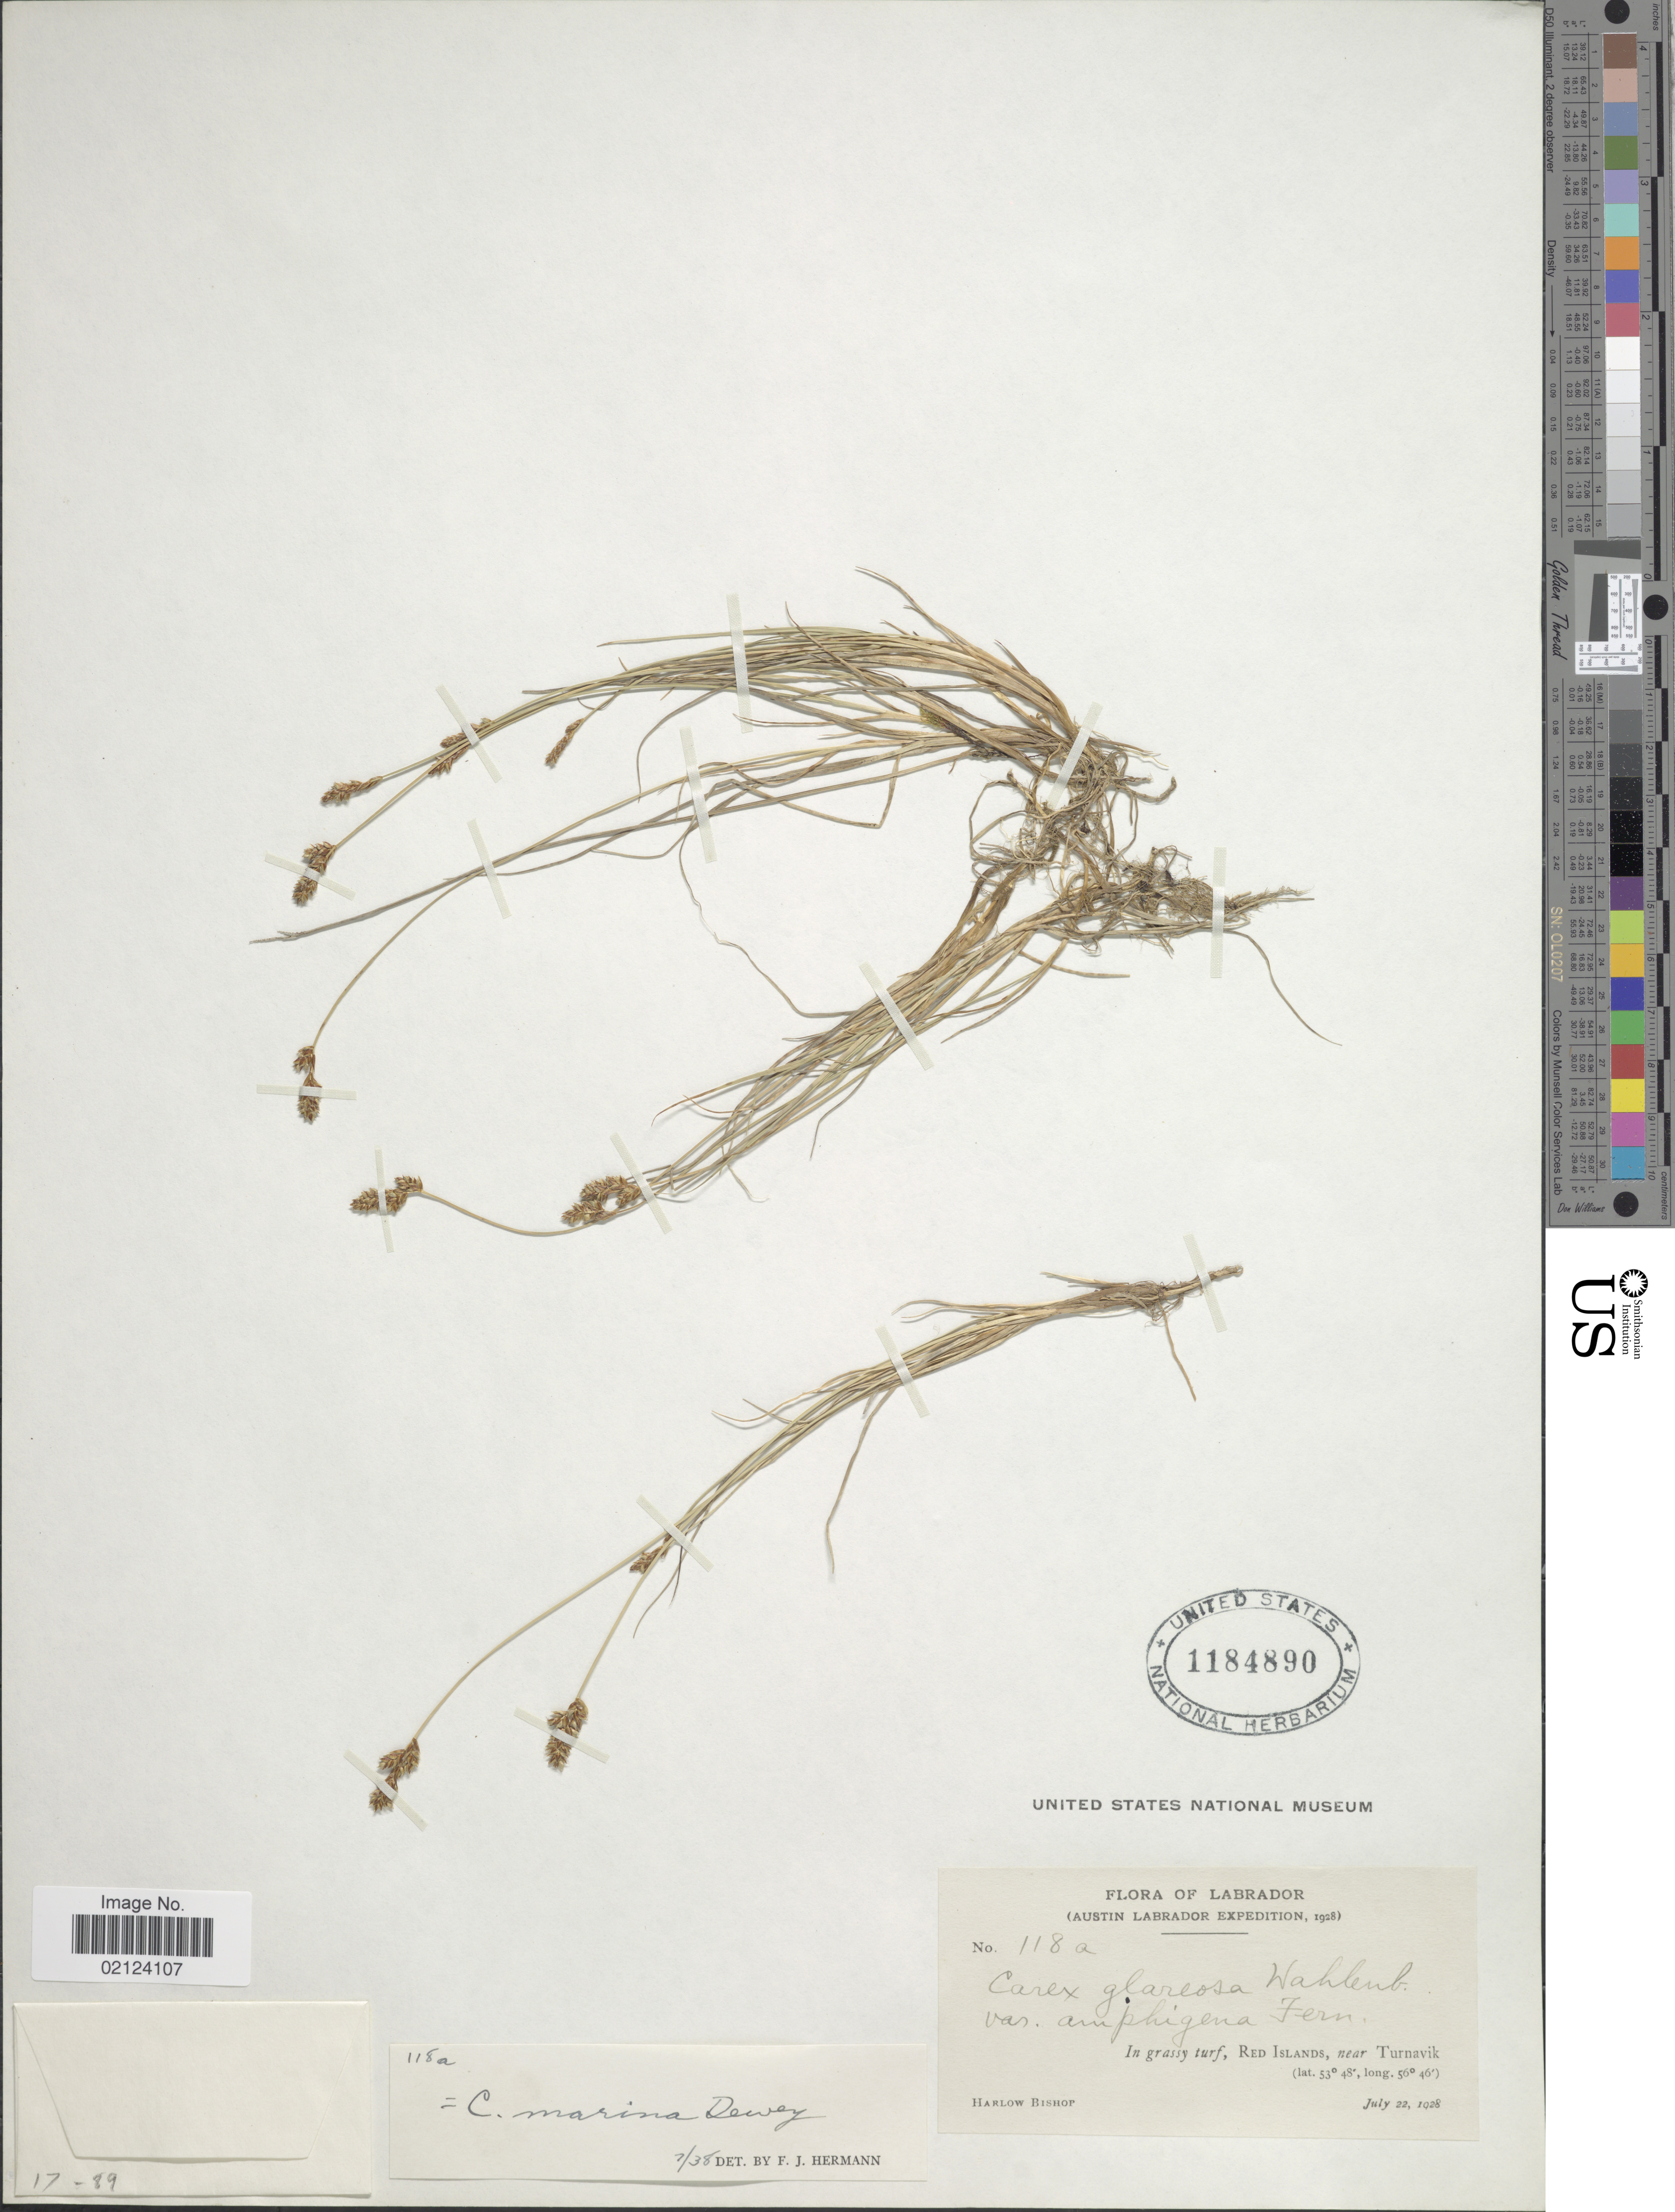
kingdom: Plantae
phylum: Tracheophyta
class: Liliopsida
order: Poales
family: Cyperaceae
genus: Carex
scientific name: Carex marina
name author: Dewey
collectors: H. Bishop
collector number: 118A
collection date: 1928-07-22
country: Canada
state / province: Newfoundland and Labrador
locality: Labrador. In grassy turf, Red Islands, near Turnavik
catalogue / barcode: US 1184890